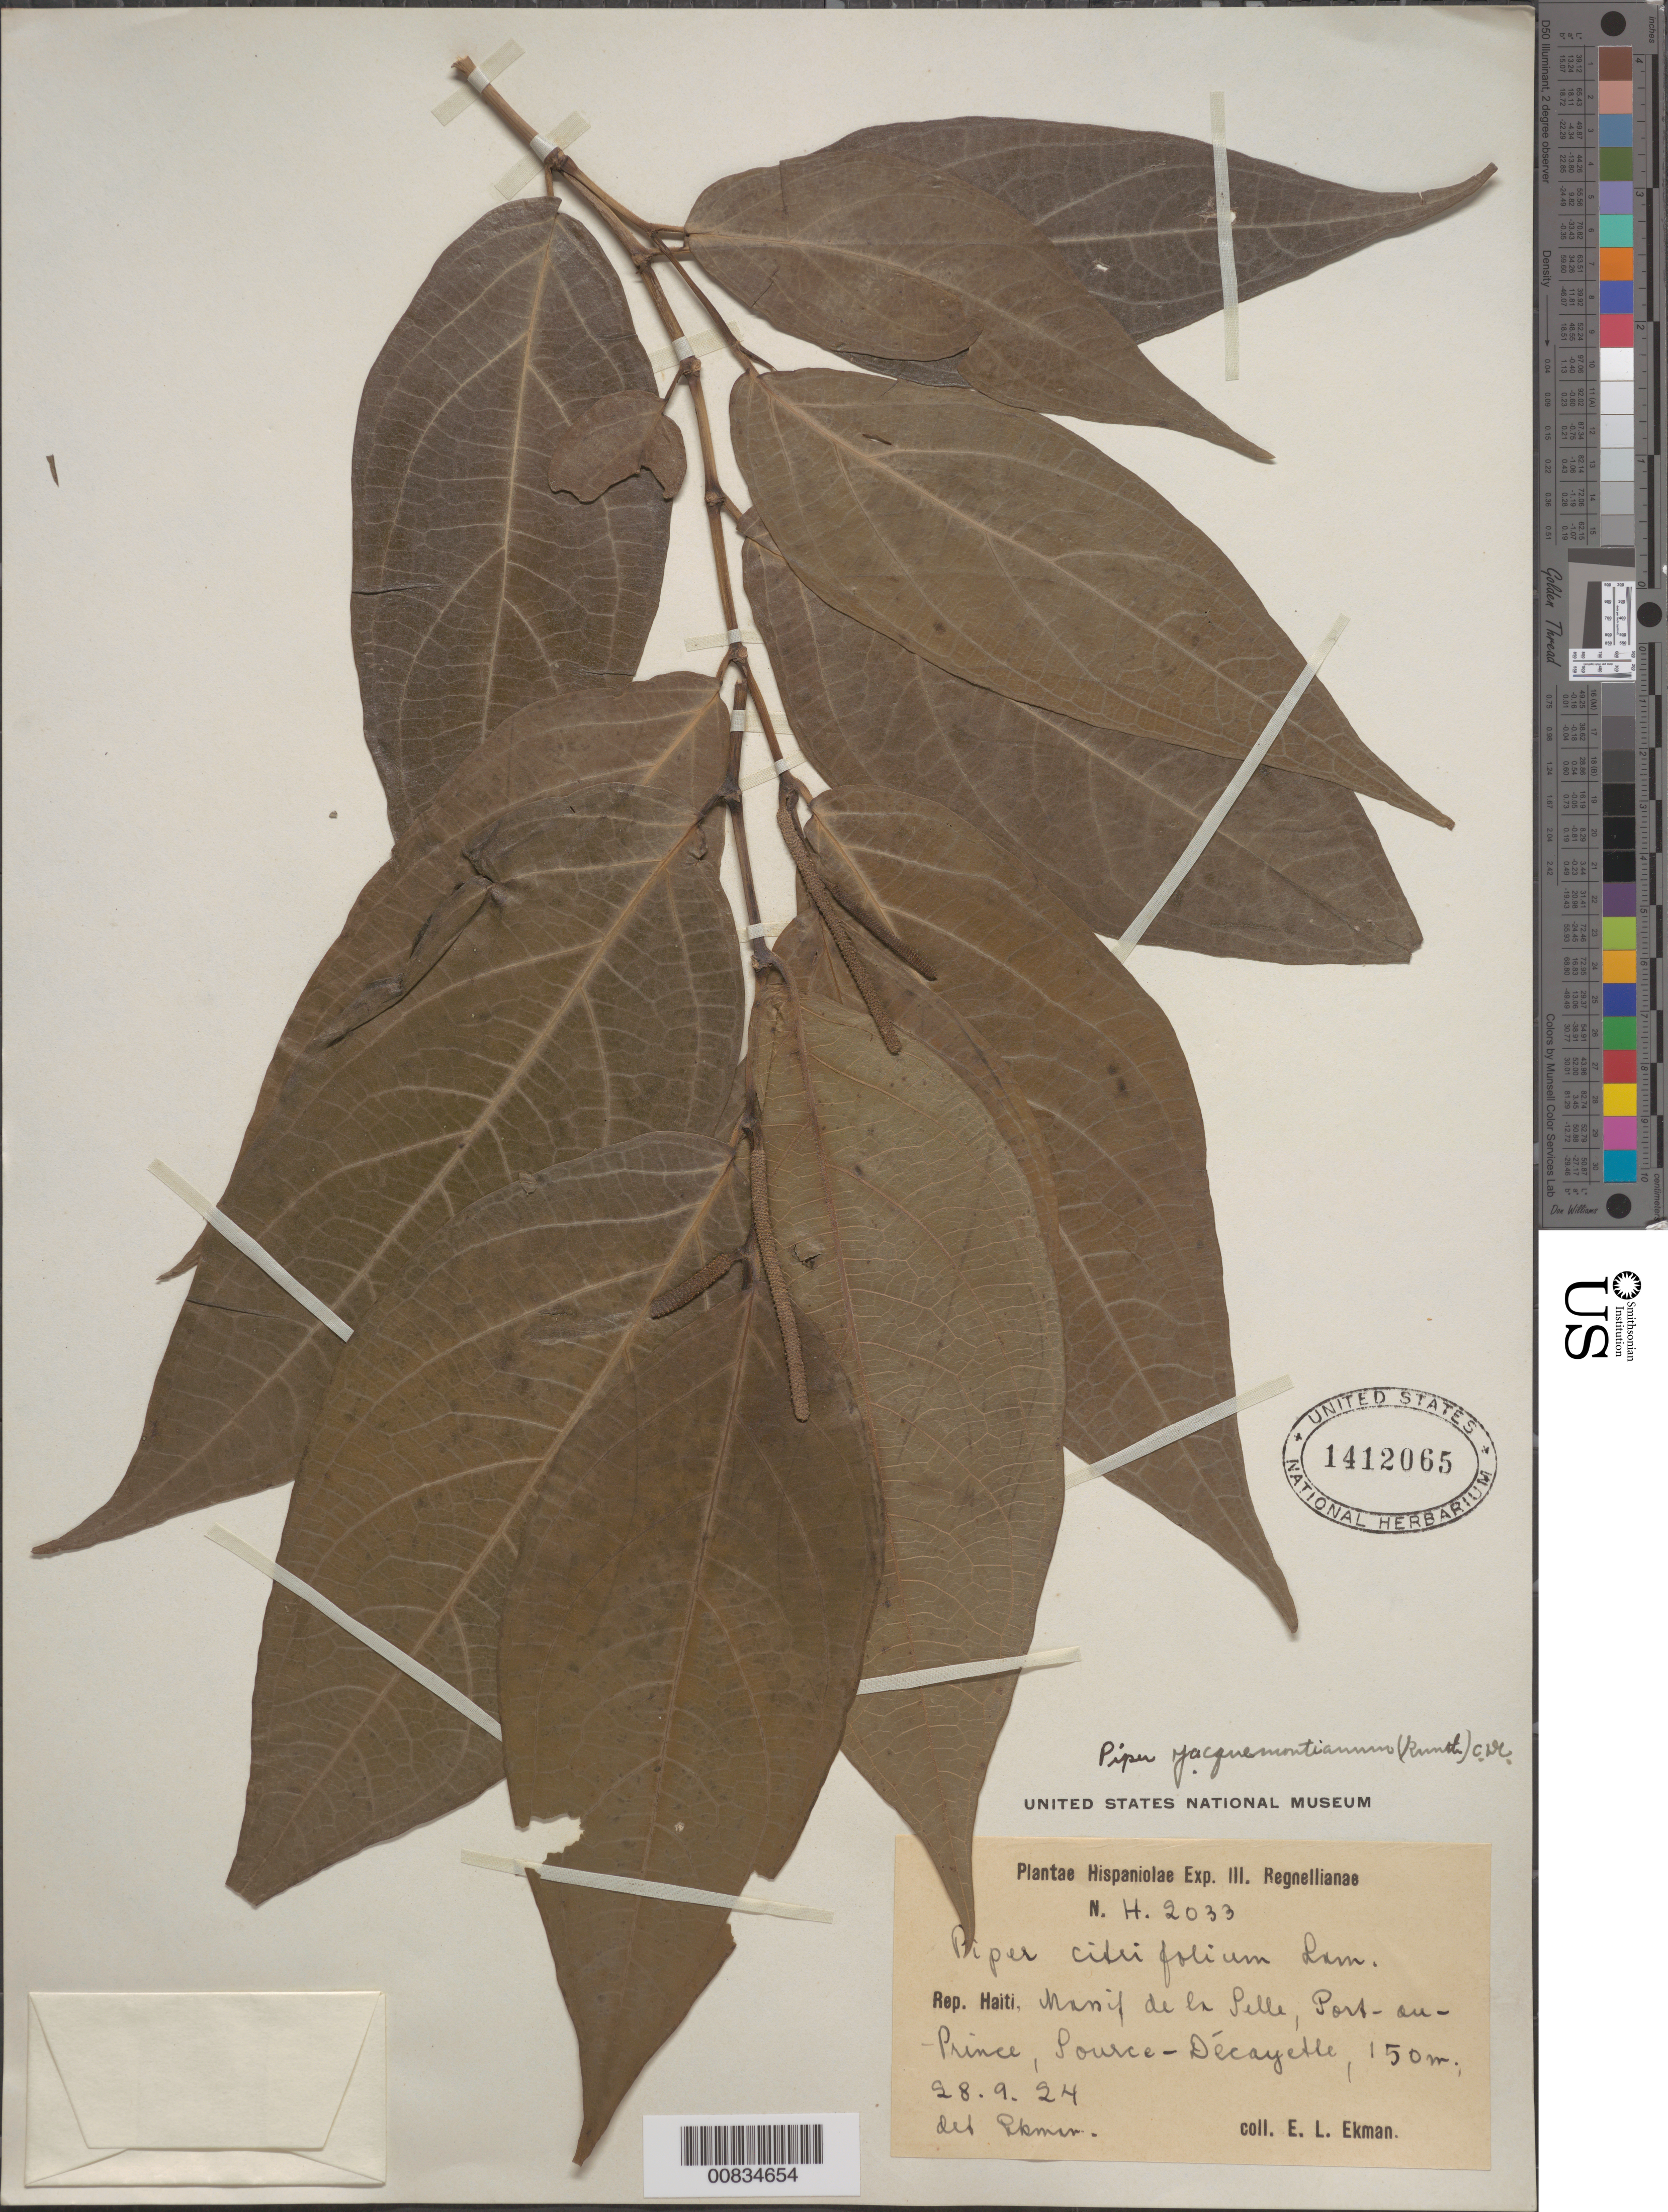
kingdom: Plantae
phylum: Tracheophyta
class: Magnoliopsida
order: Piperales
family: Piperaceae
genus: Piper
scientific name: Piper jacquemontianum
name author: Kunth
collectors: E. L. Ekman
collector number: H 2033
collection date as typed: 28 Sep 1924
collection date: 1924-09-28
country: Haiti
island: Hispaniola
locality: Massif de la Selle, Port-au-Prince, Source-Décayette.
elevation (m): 150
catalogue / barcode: US 1412065